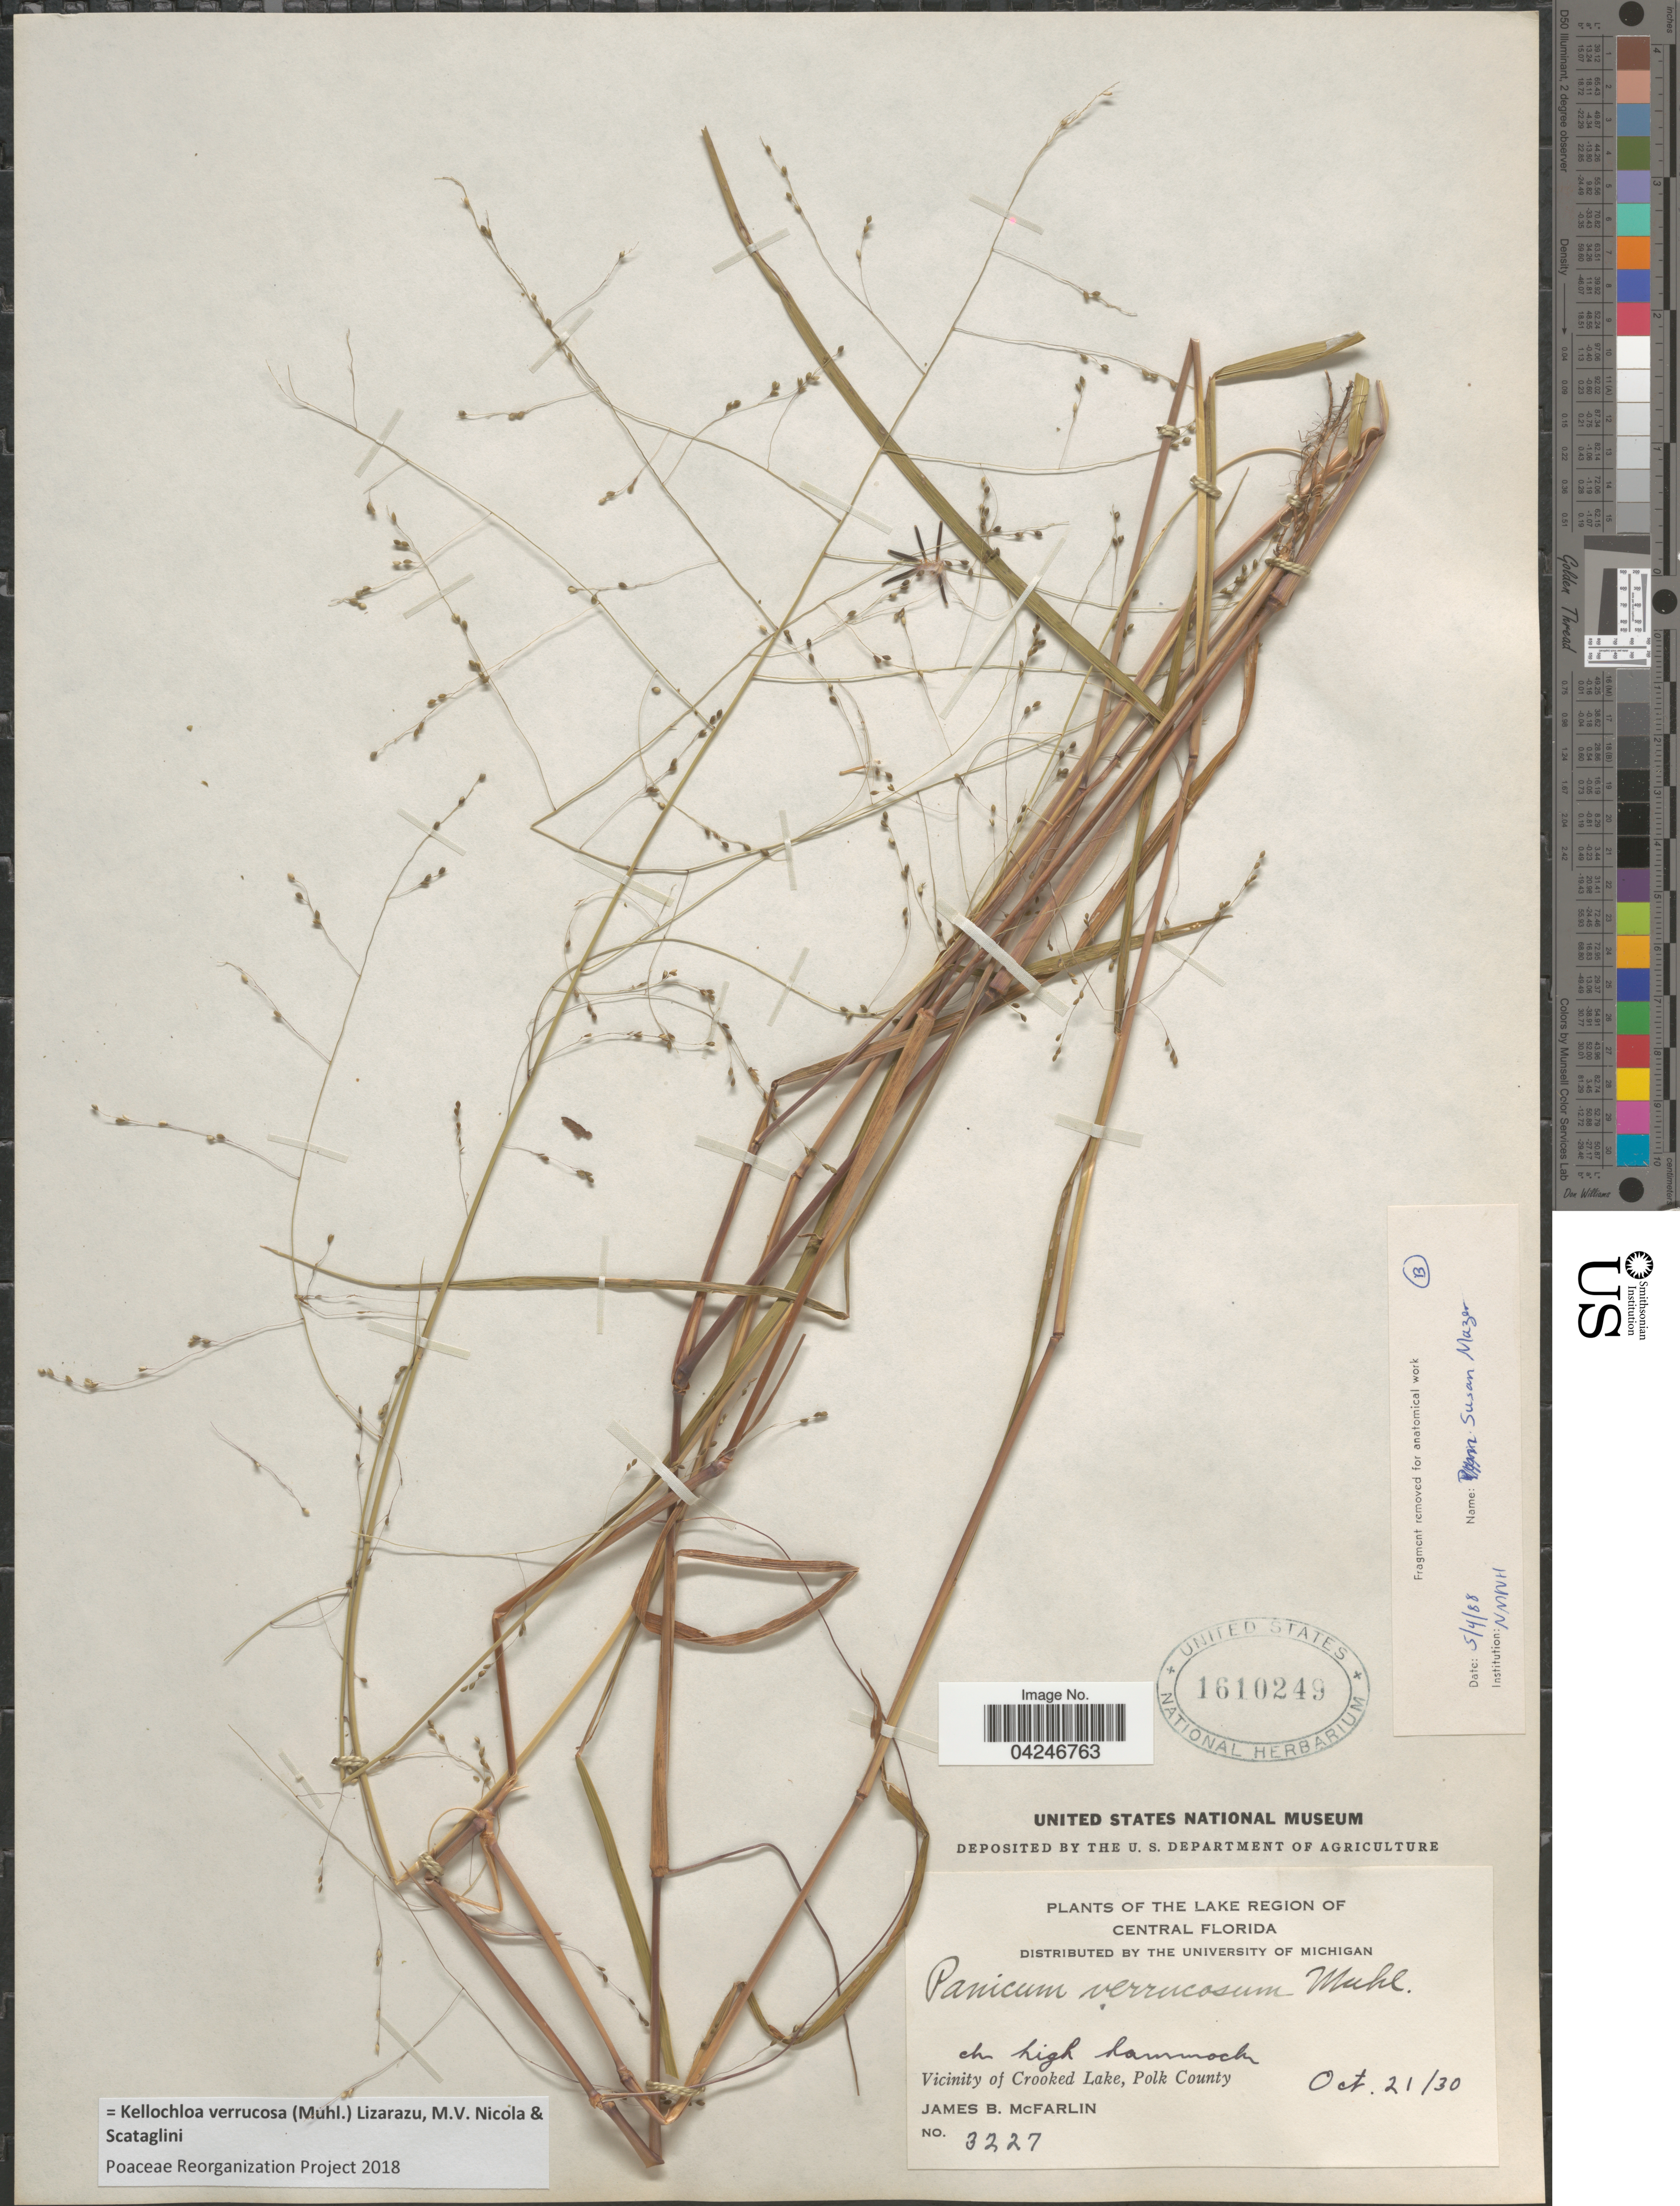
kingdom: Plantae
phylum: Tracheophyta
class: Liliopsida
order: Poales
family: Poaceae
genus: Kellochloa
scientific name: Kellochloa verrucosa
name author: (Muhl.) Lizarazu et al.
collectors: J. McFarlin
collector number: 3227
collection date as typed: Transcribed d/m/y: 21/10/30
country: United States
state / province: Florida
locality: The Lake Region Of Central Florida. Vicinity of Crooked Lake, Polk County.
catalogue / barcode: US 1610249